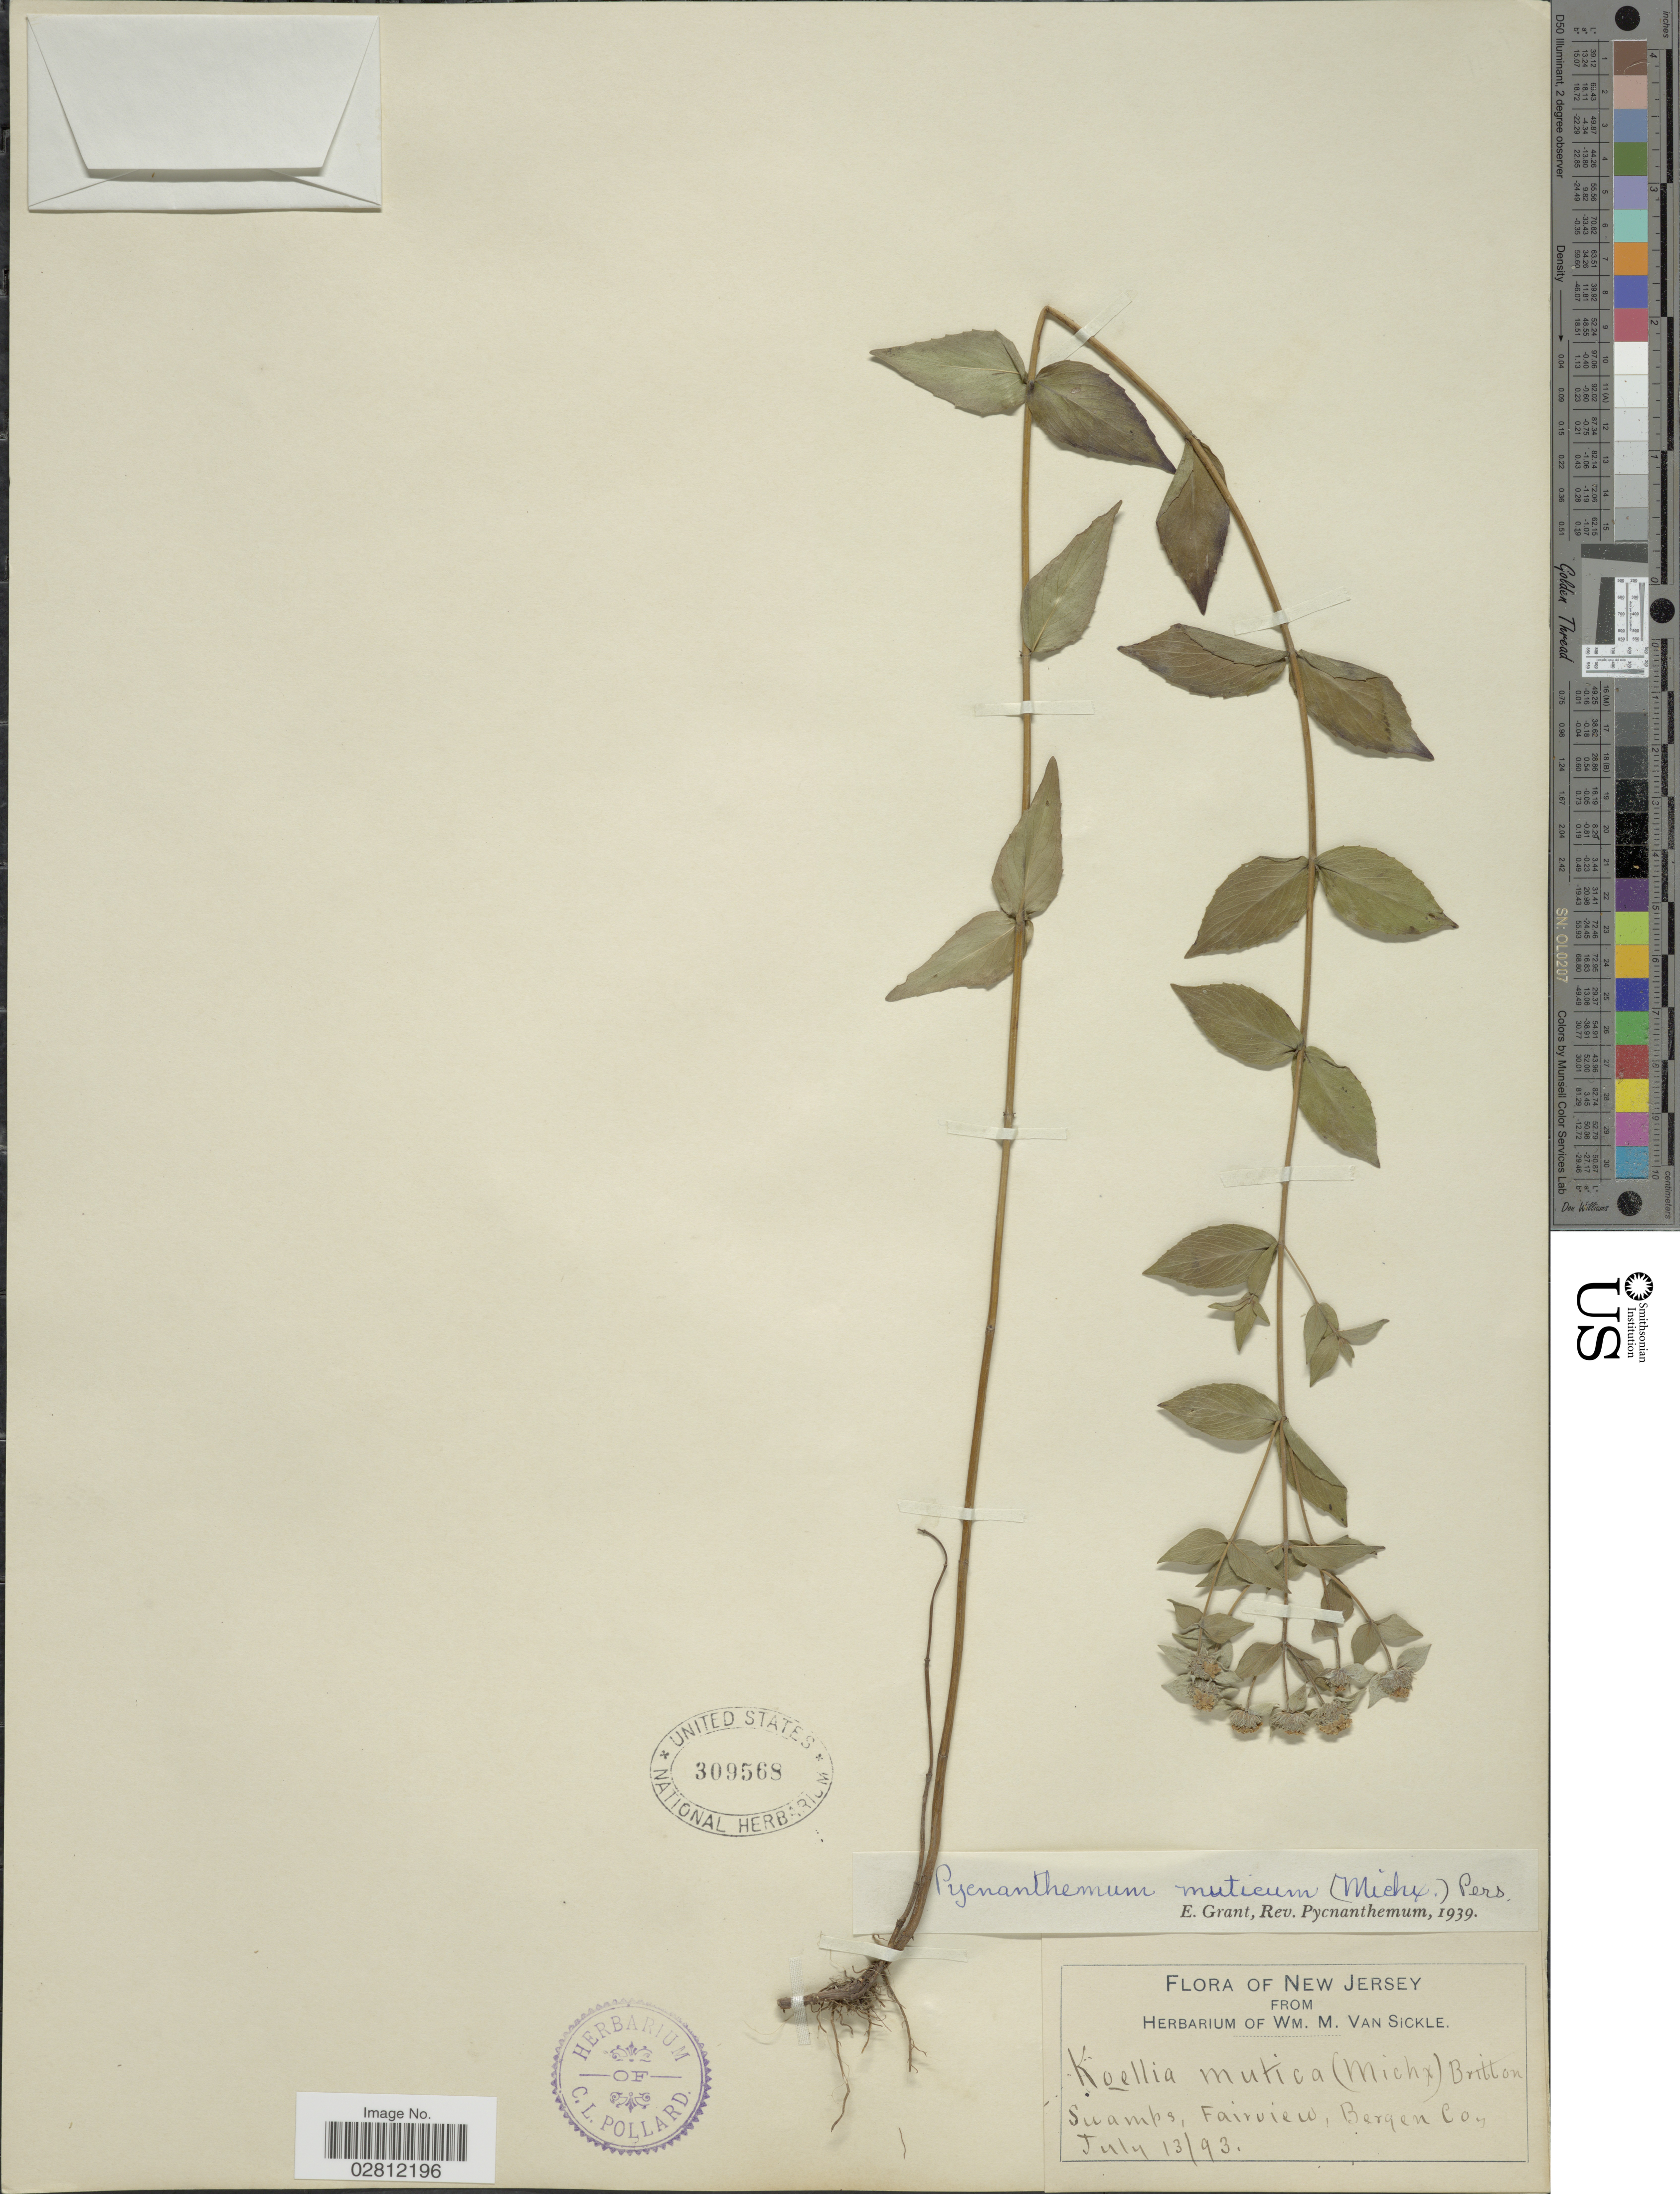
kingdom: Plantae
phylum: Tracheophyta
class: Magnoliopsida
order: Lamiales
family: Lamiaceae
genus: Pycnanthemum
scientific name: Pycnanthemum muticum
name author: (Michx.) Pers.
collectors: ex herb. Wm. M. Van Sickle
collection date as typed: Transcribed d/m/y: 13/7/93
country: United States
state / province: New Jersey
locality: Swamps, Fairvieuw, Bergen Co.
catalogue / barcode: US 309568